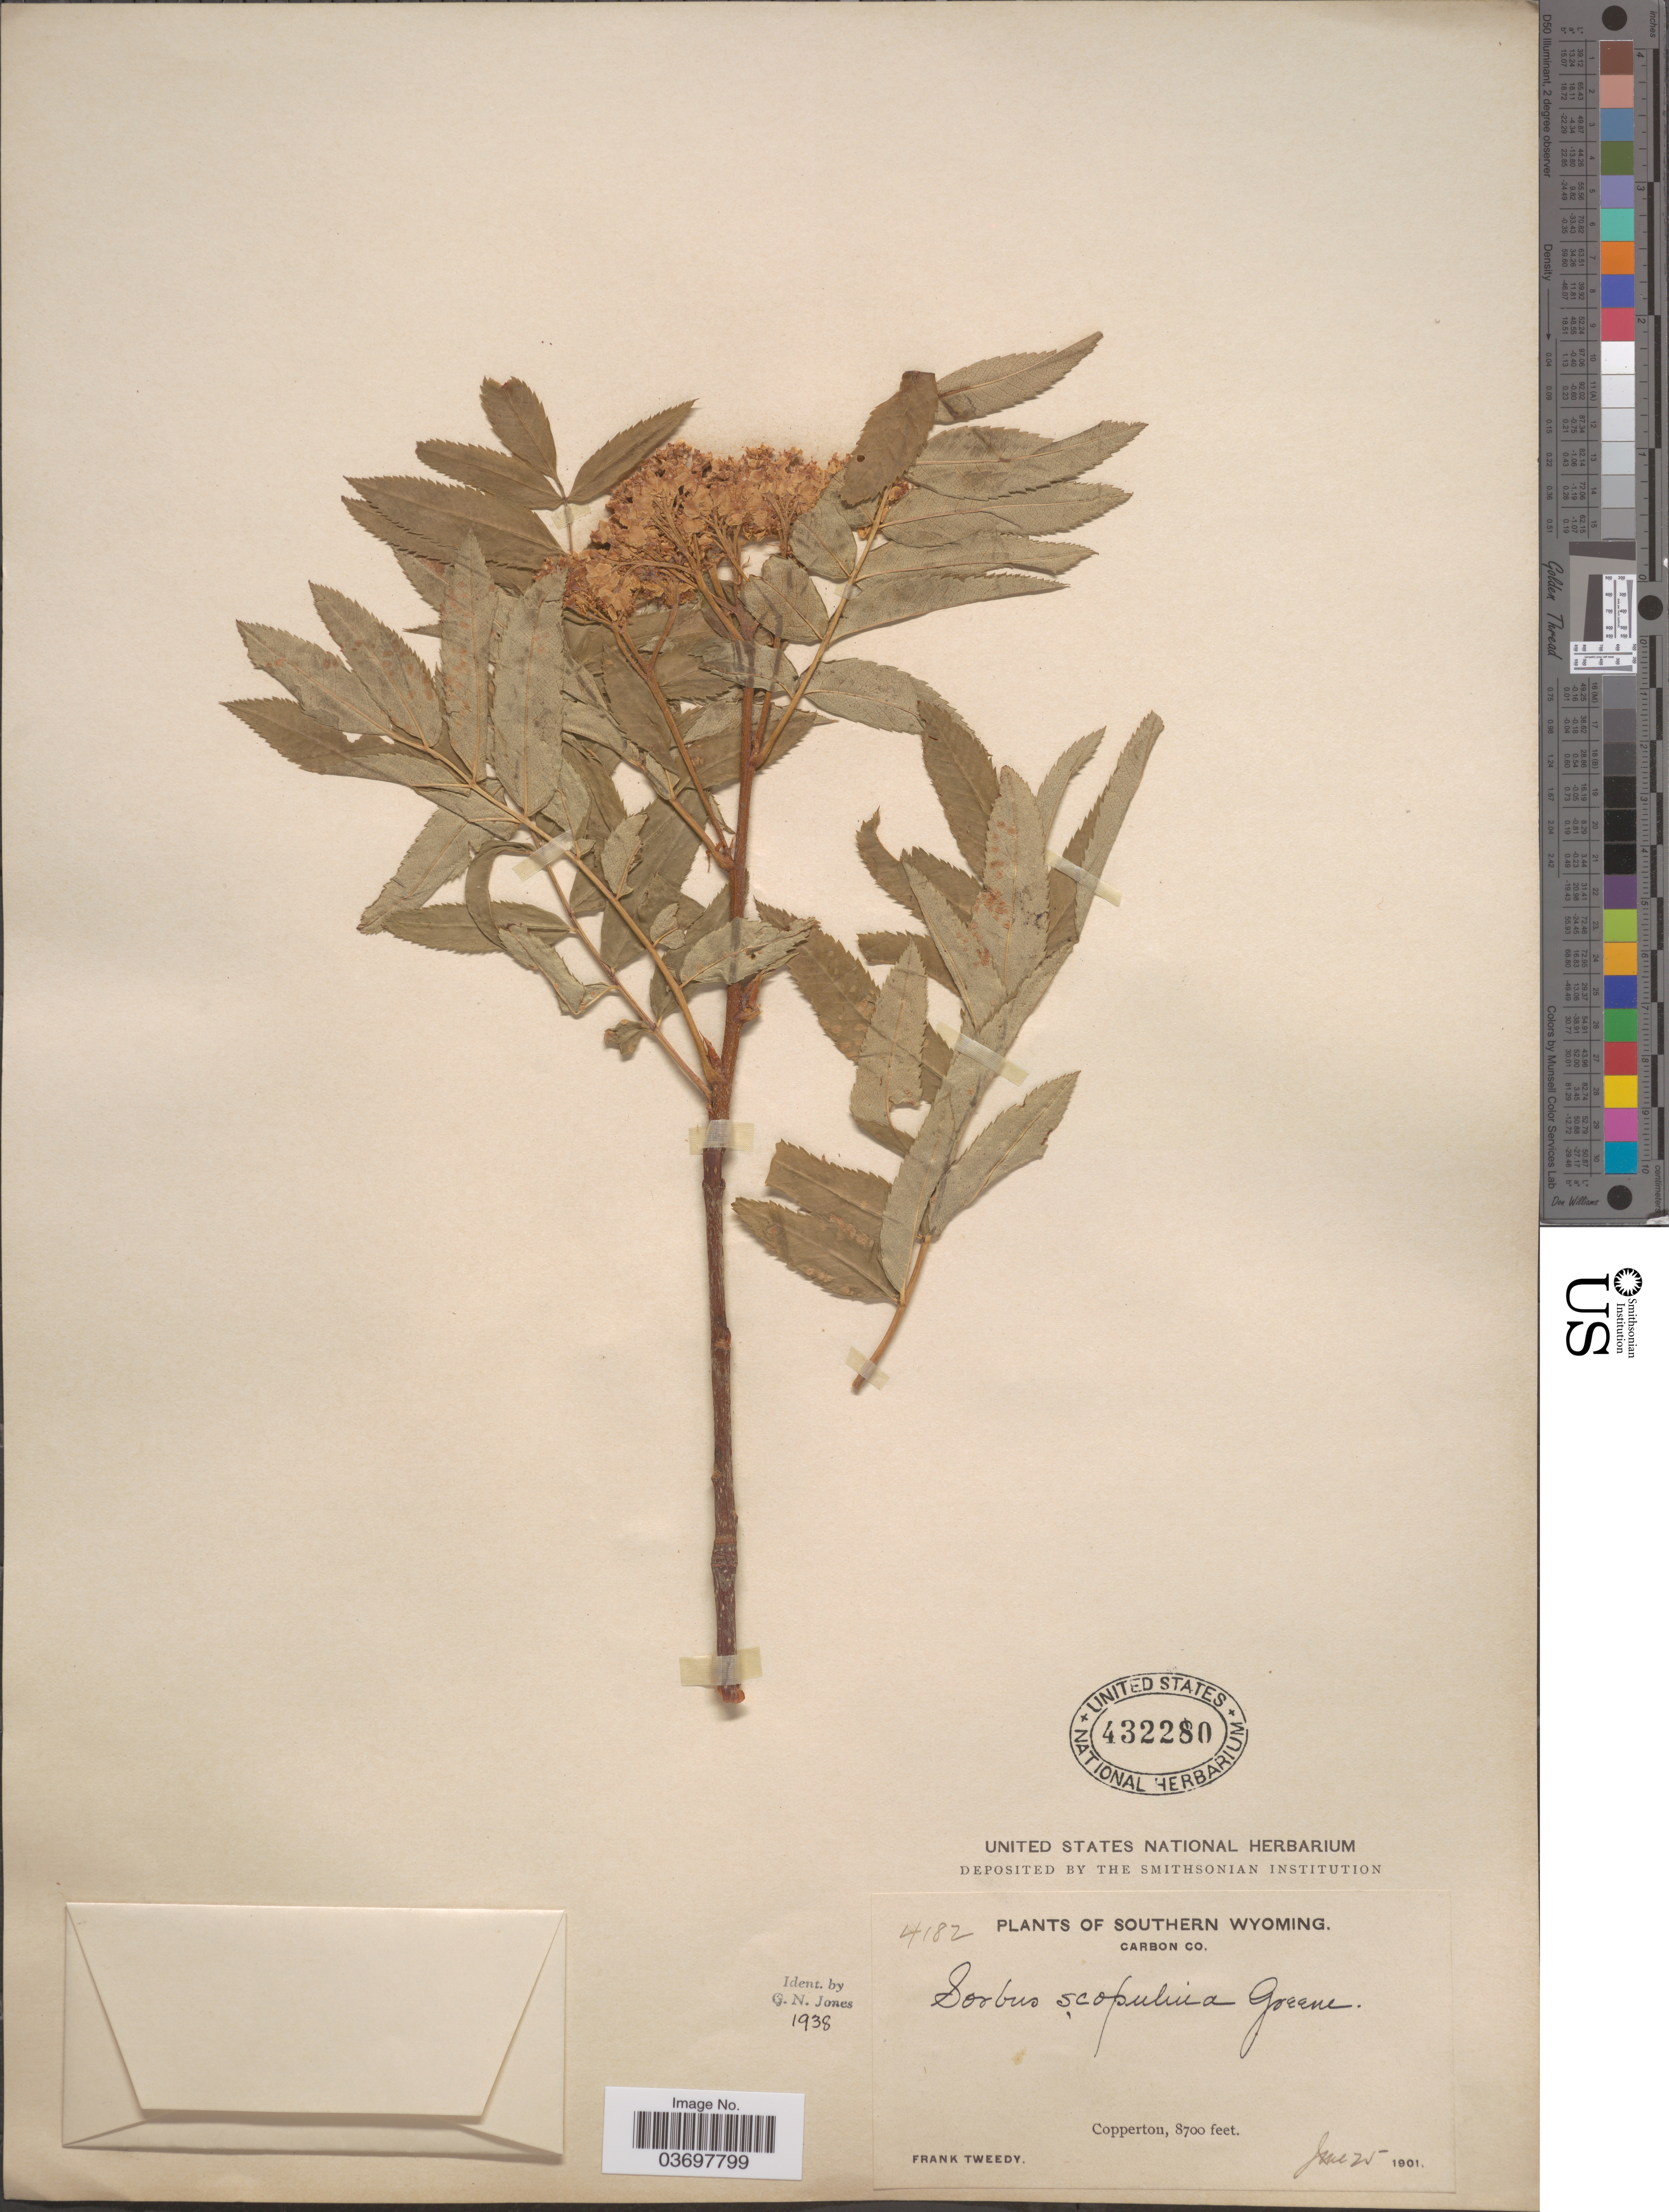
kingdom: Plantae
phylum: Tracheophyta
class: Magnoliopsida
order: Rosales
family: Rosaceae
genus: Sorbus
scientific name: Sorbus scopulina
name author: Greene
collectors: F. Tweedy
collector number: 4182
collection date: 1901-06-25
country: United States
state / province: Wyoming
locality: Southern Wyoming. Carbon Co. Copperton.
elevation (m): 2652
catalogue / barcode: US 432280